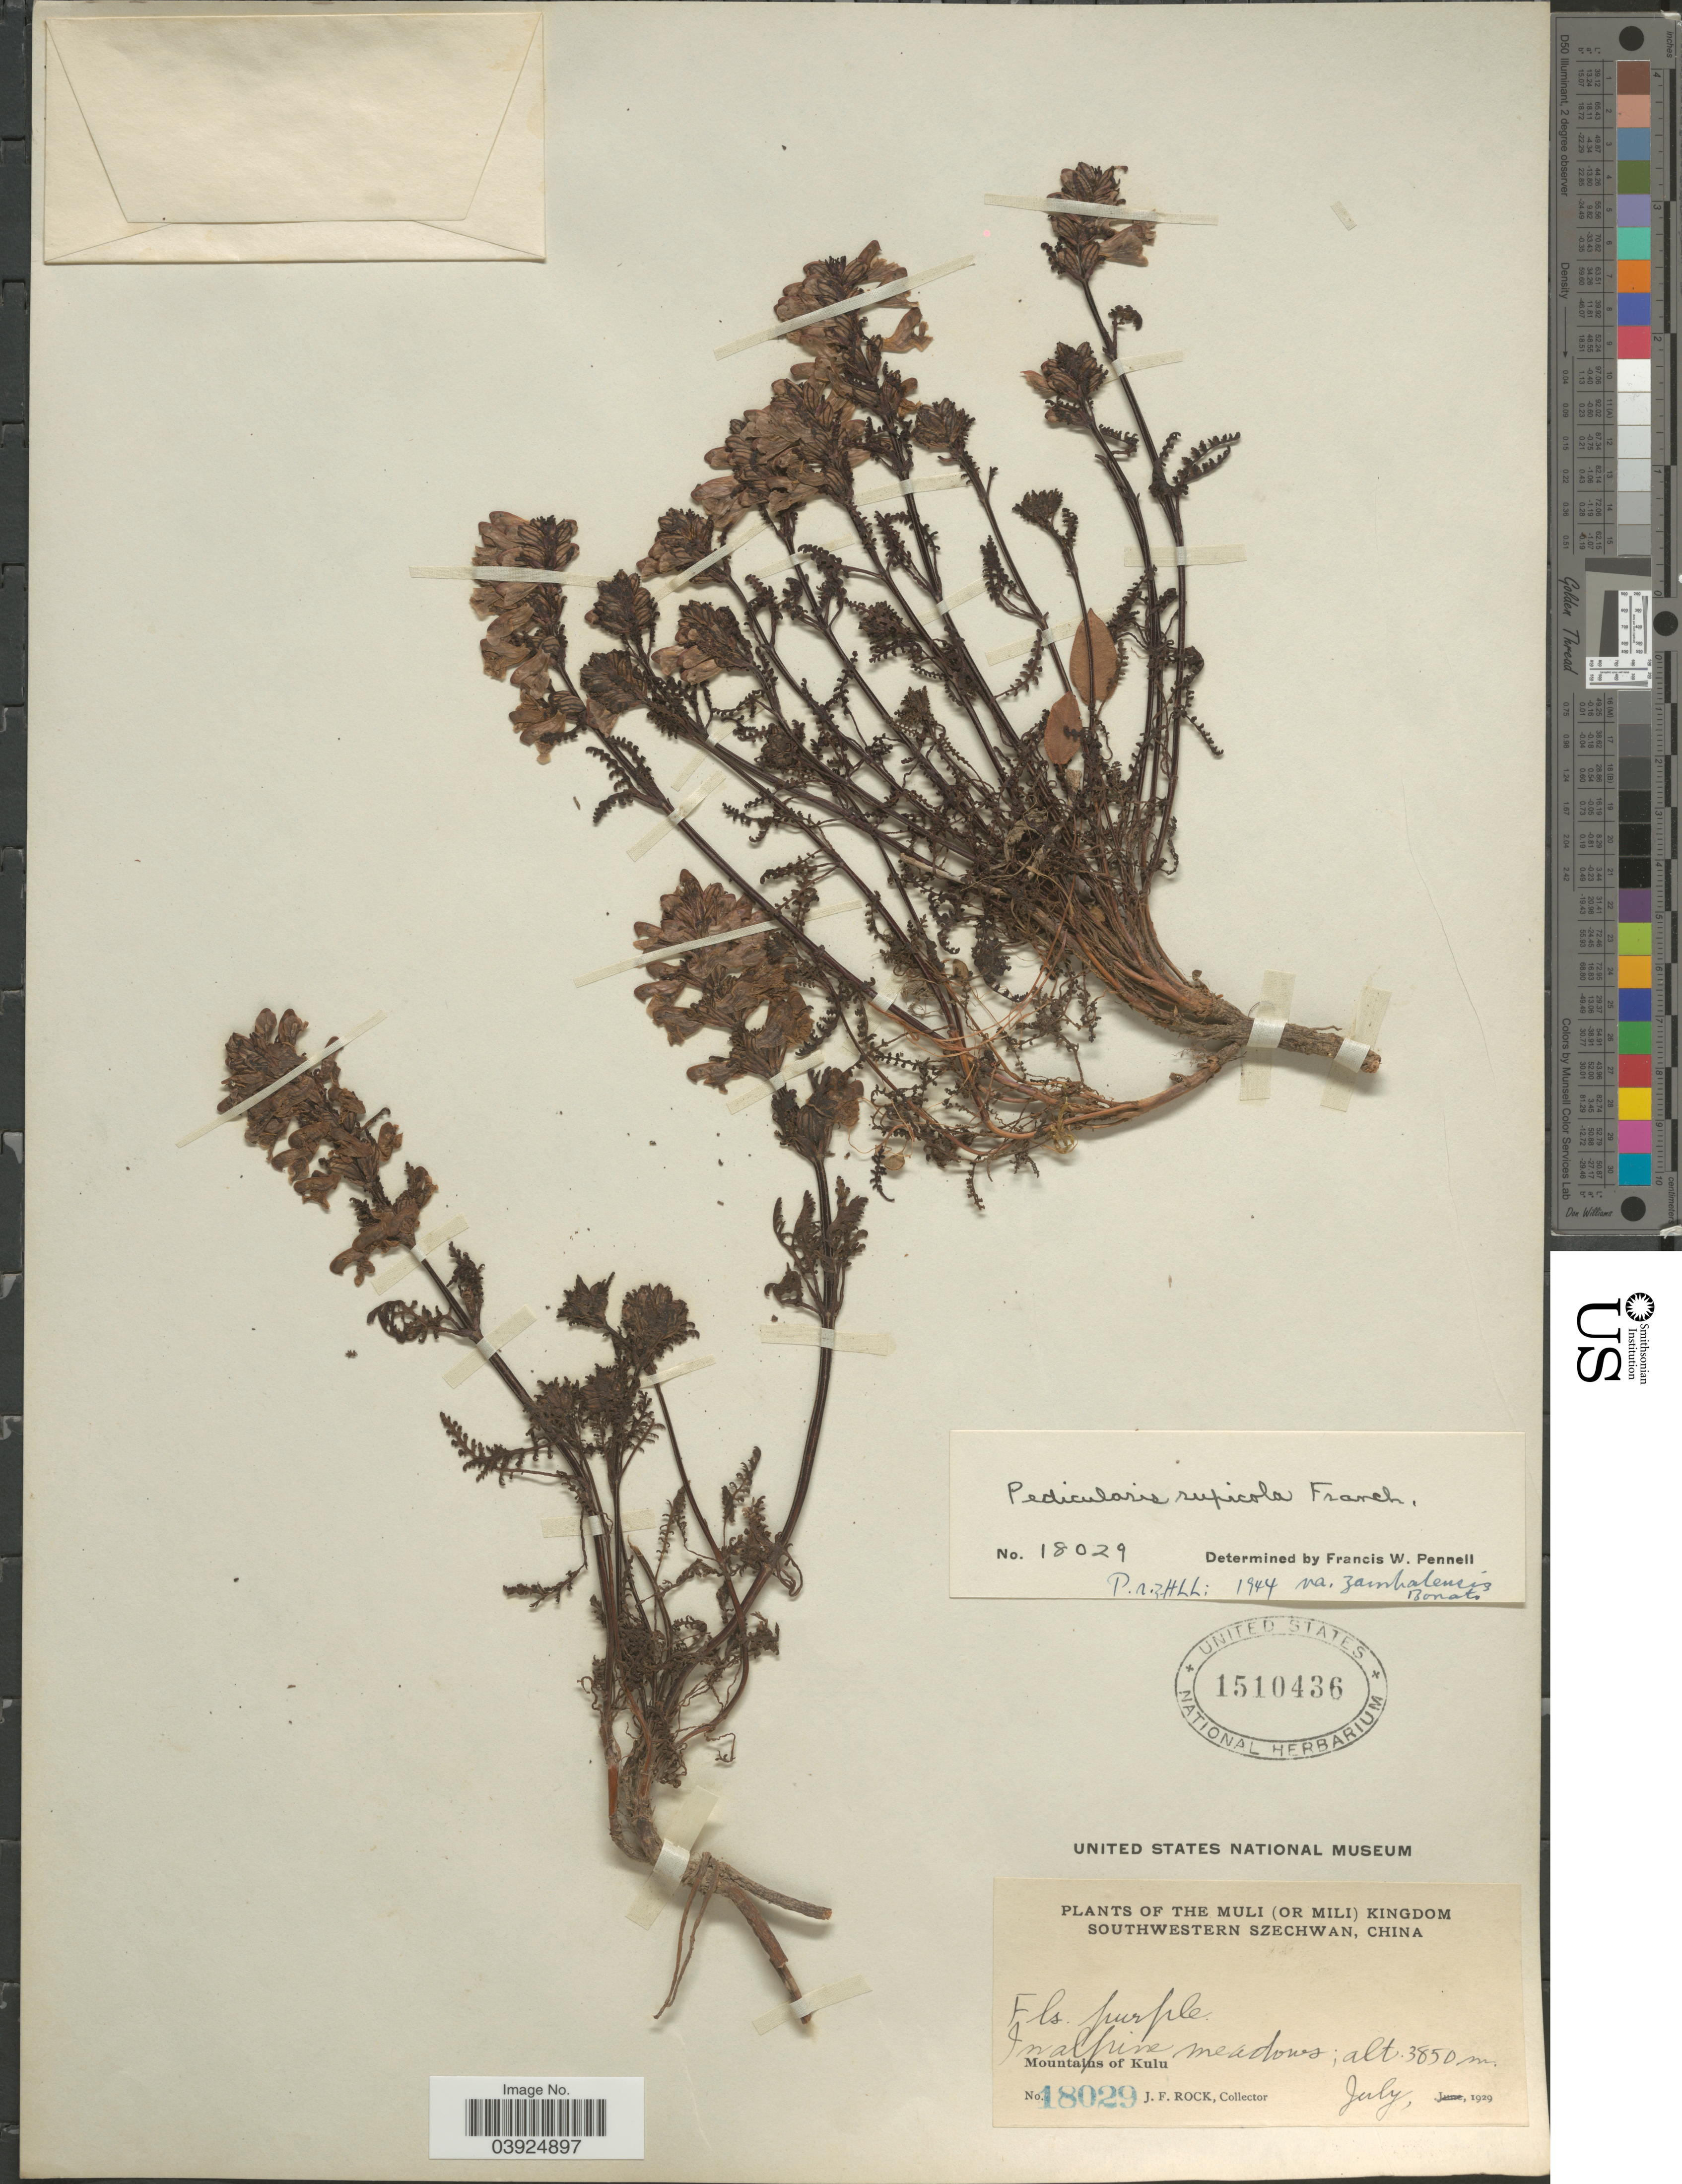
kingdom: Plantae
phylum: Tracheophyta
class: Magnoliopsida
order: Lamiales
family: Orobanchaceae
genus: Pedicularis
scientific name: Pedicularis rupicola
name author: Franch. ex Maxim.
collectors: J. Rock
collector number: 18029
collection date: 1929-07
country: China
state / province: Sichuan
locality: The Muli (or Mili) Kingdom Southwestern Szechwan. Mountains of Kulu.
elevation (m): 3850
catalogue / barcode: US 1510436